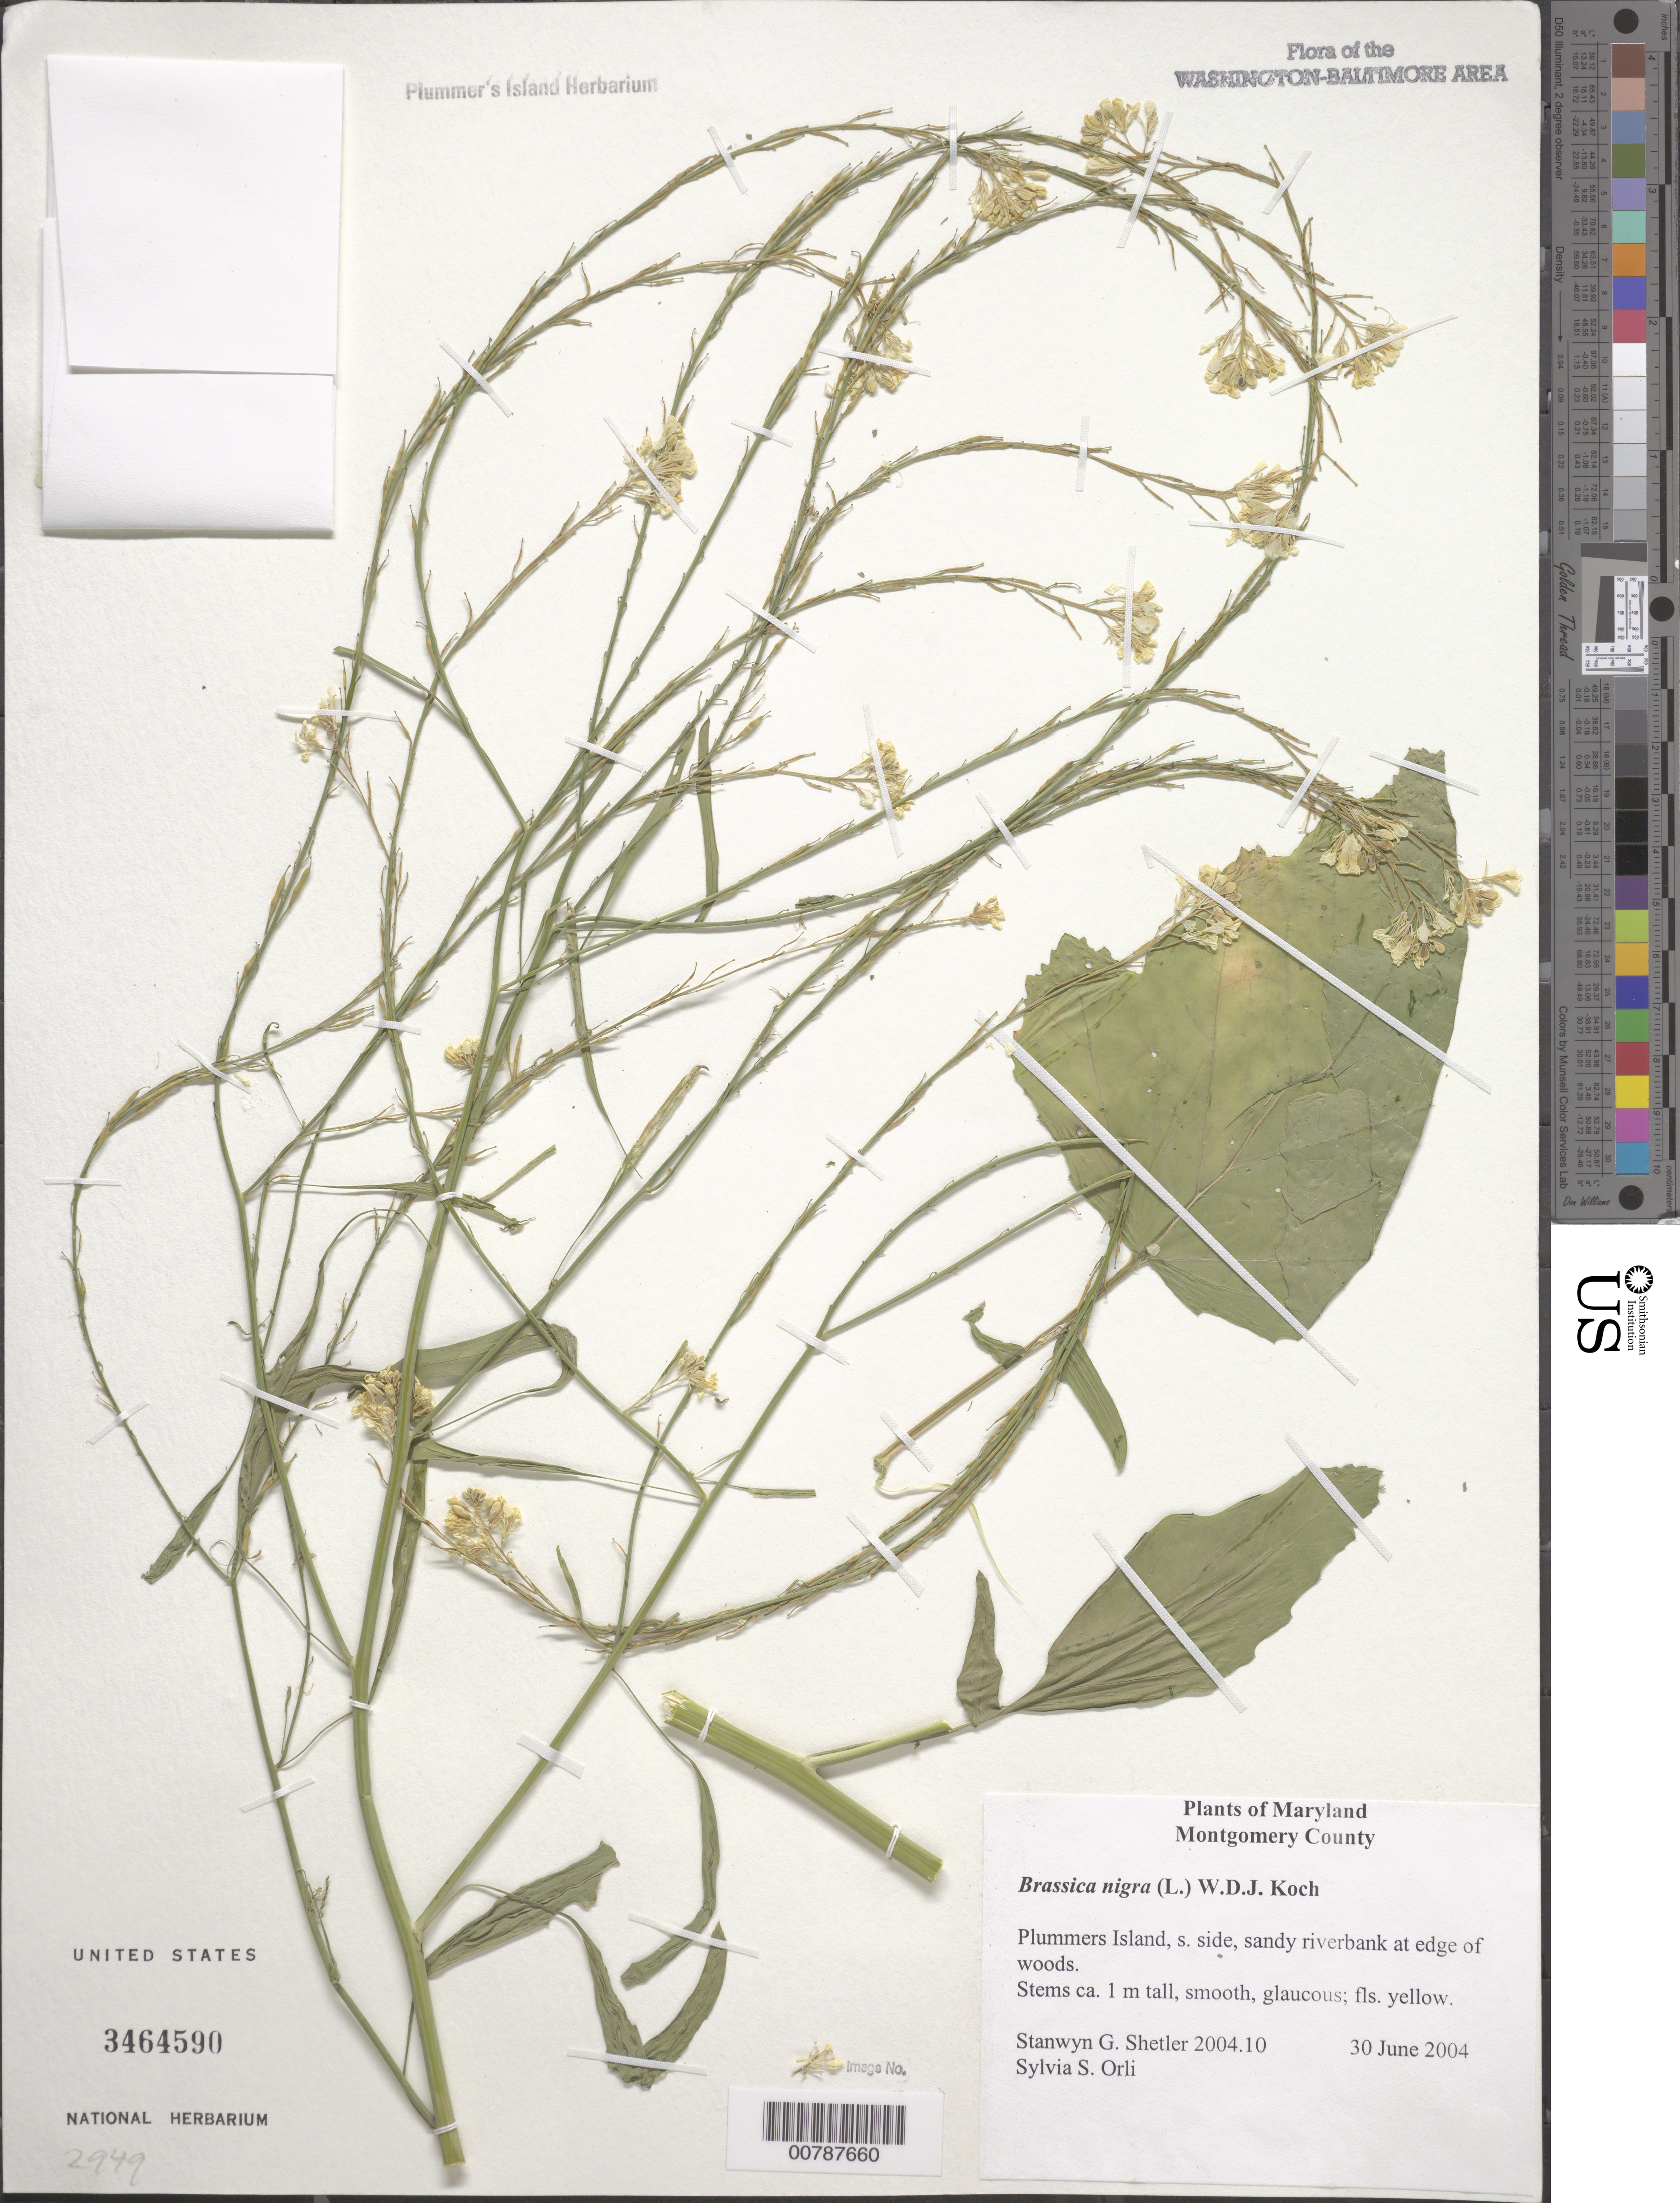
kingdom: Plantae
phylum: Tracheophyta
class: Magnoliopsida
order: Brassicales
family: Brassicaceae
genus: Brassica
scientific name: Brassica nigra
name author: (L.) W.D.J. Koch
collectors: S. Shetler & S. S. Orli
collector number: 2004.10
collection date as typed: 30 June 2004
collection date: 2004-06-30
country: United States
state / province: Maryland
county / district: Montgomery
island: Plummers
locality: Plummers Island, s. side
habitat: Sandy riverbank at edge of woods.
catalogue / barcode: US 3464590